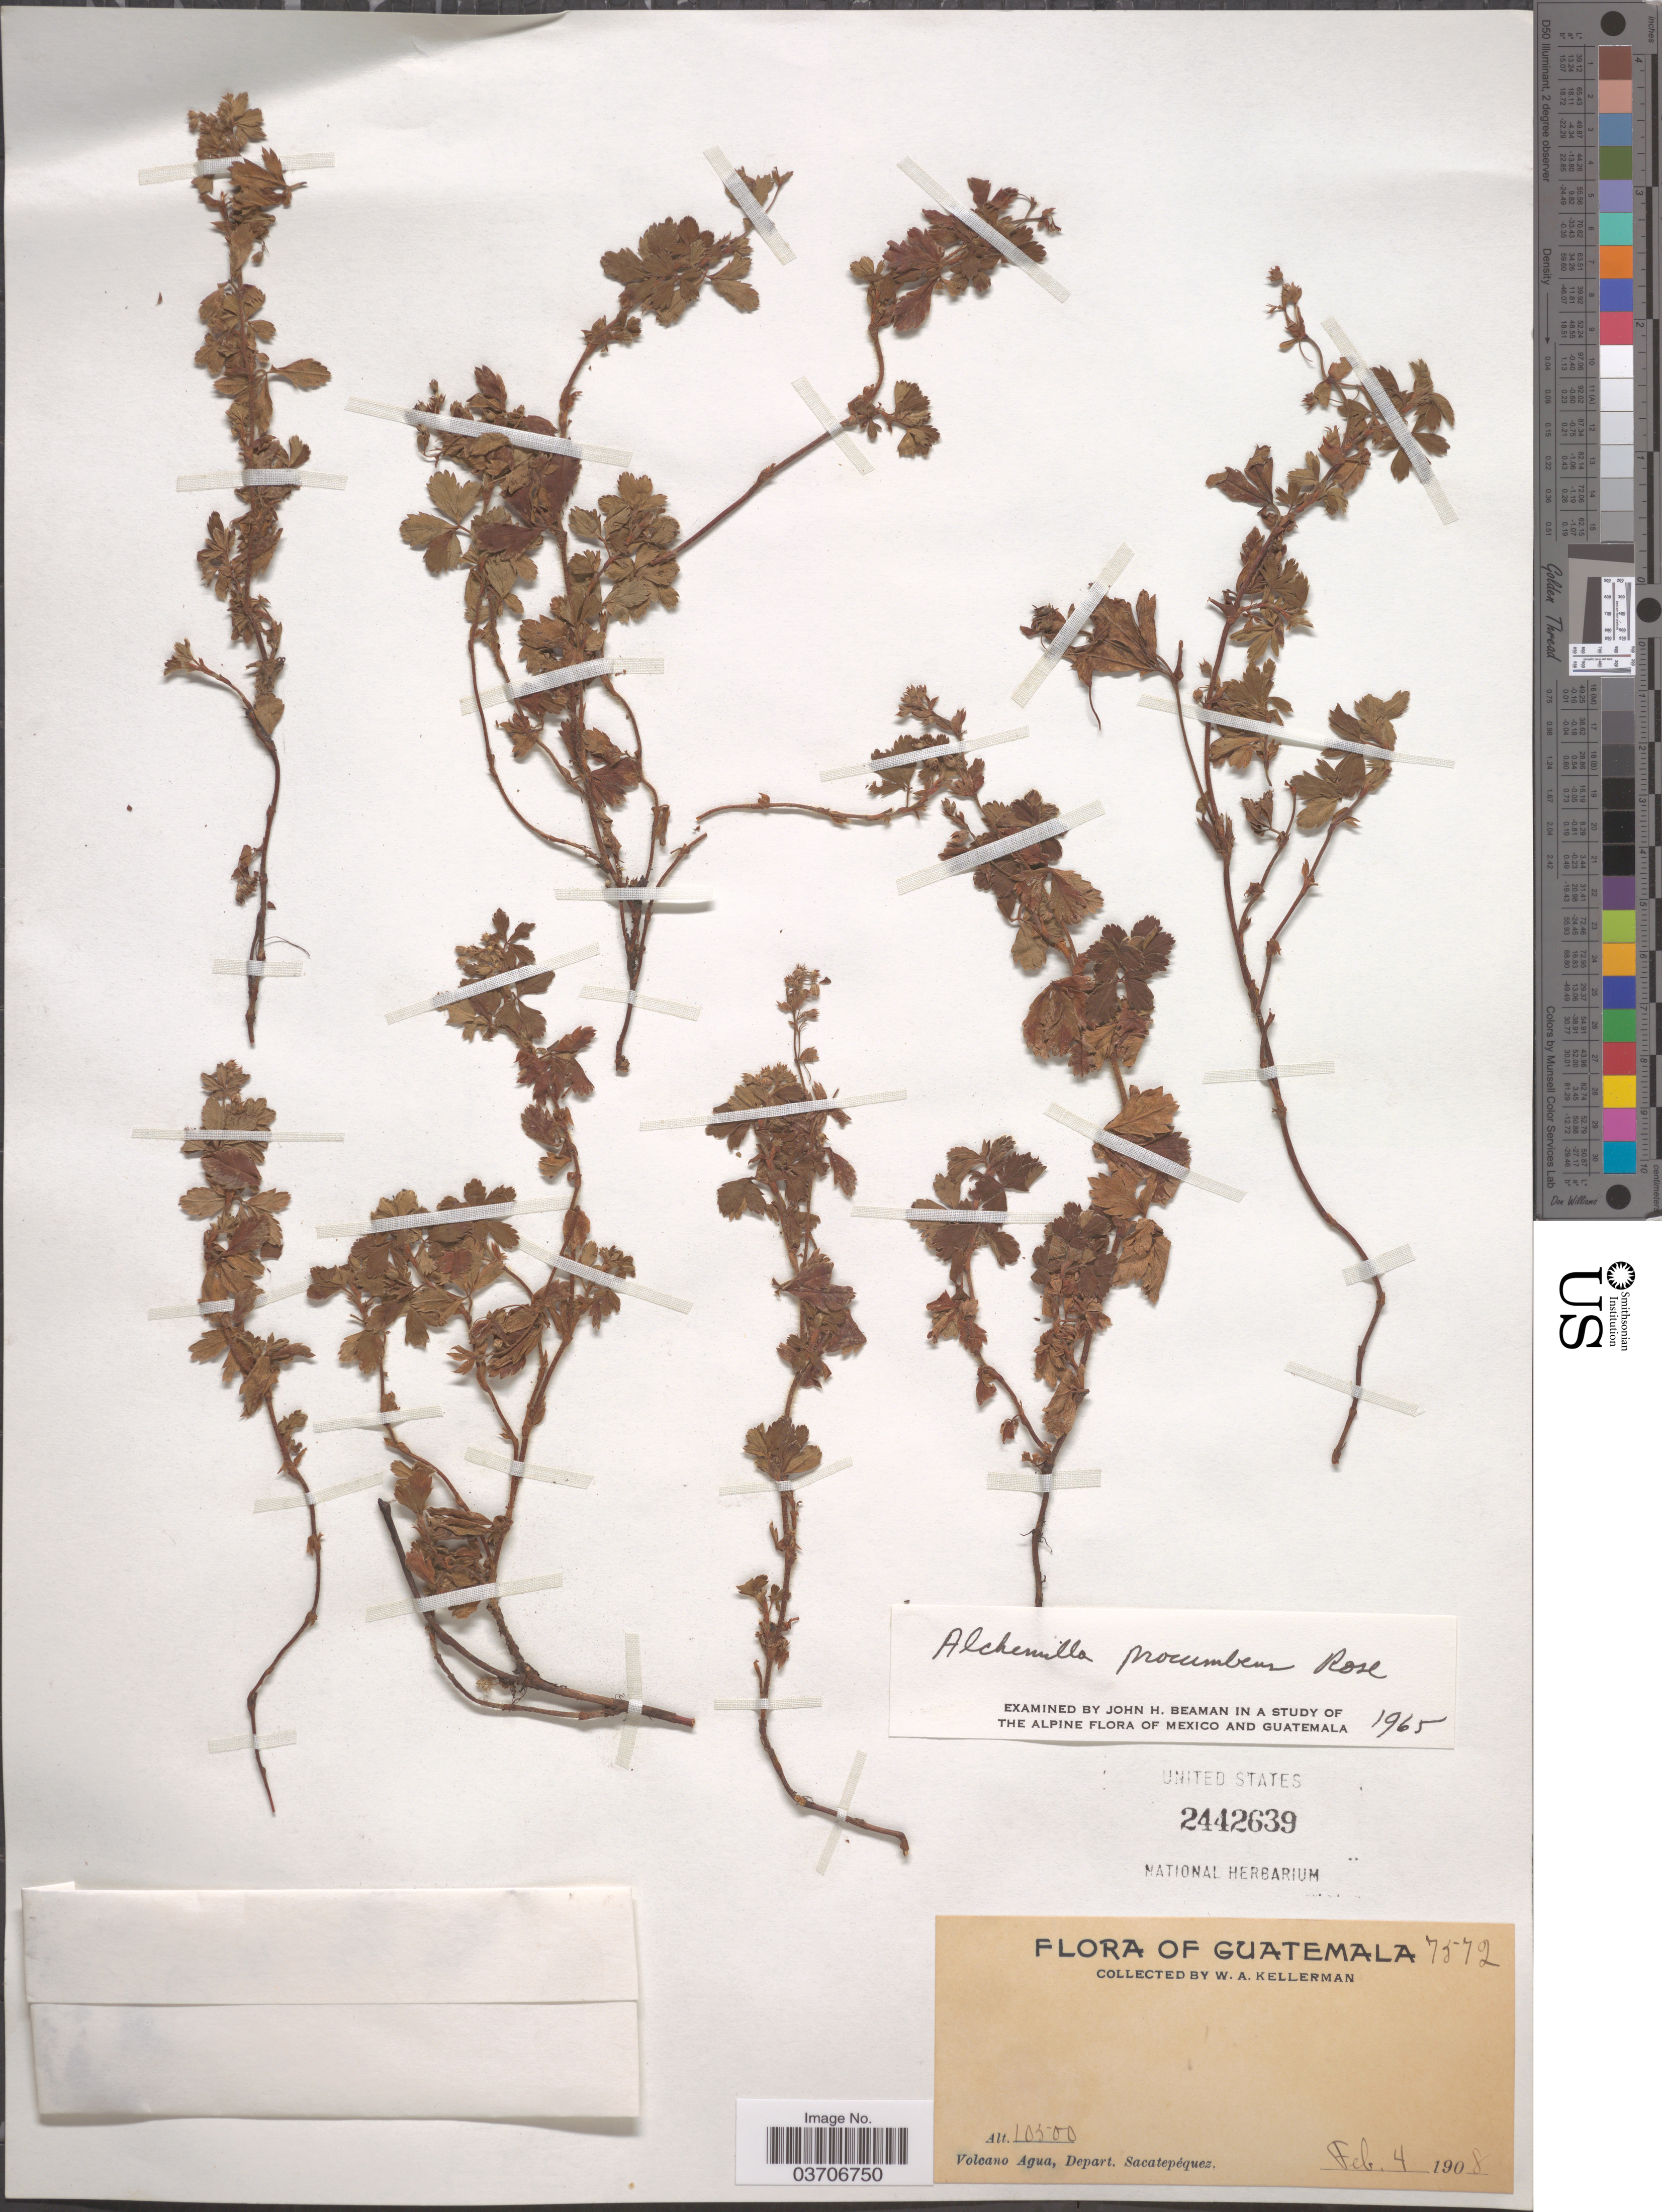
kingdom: Plantae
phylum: Tracheophyta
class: Magnoliopsida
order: Rosales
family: Rosaceae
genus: Lachemilla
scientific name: Lachemilla procumbens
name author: (Rose) Rydb.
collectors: W. Kellerman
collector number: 7572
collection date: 1908-02-04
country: Guatemala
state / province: Sacatepequez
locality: Volcano Agua, Depart. Sacatepéquez.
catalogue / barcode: US 2442639